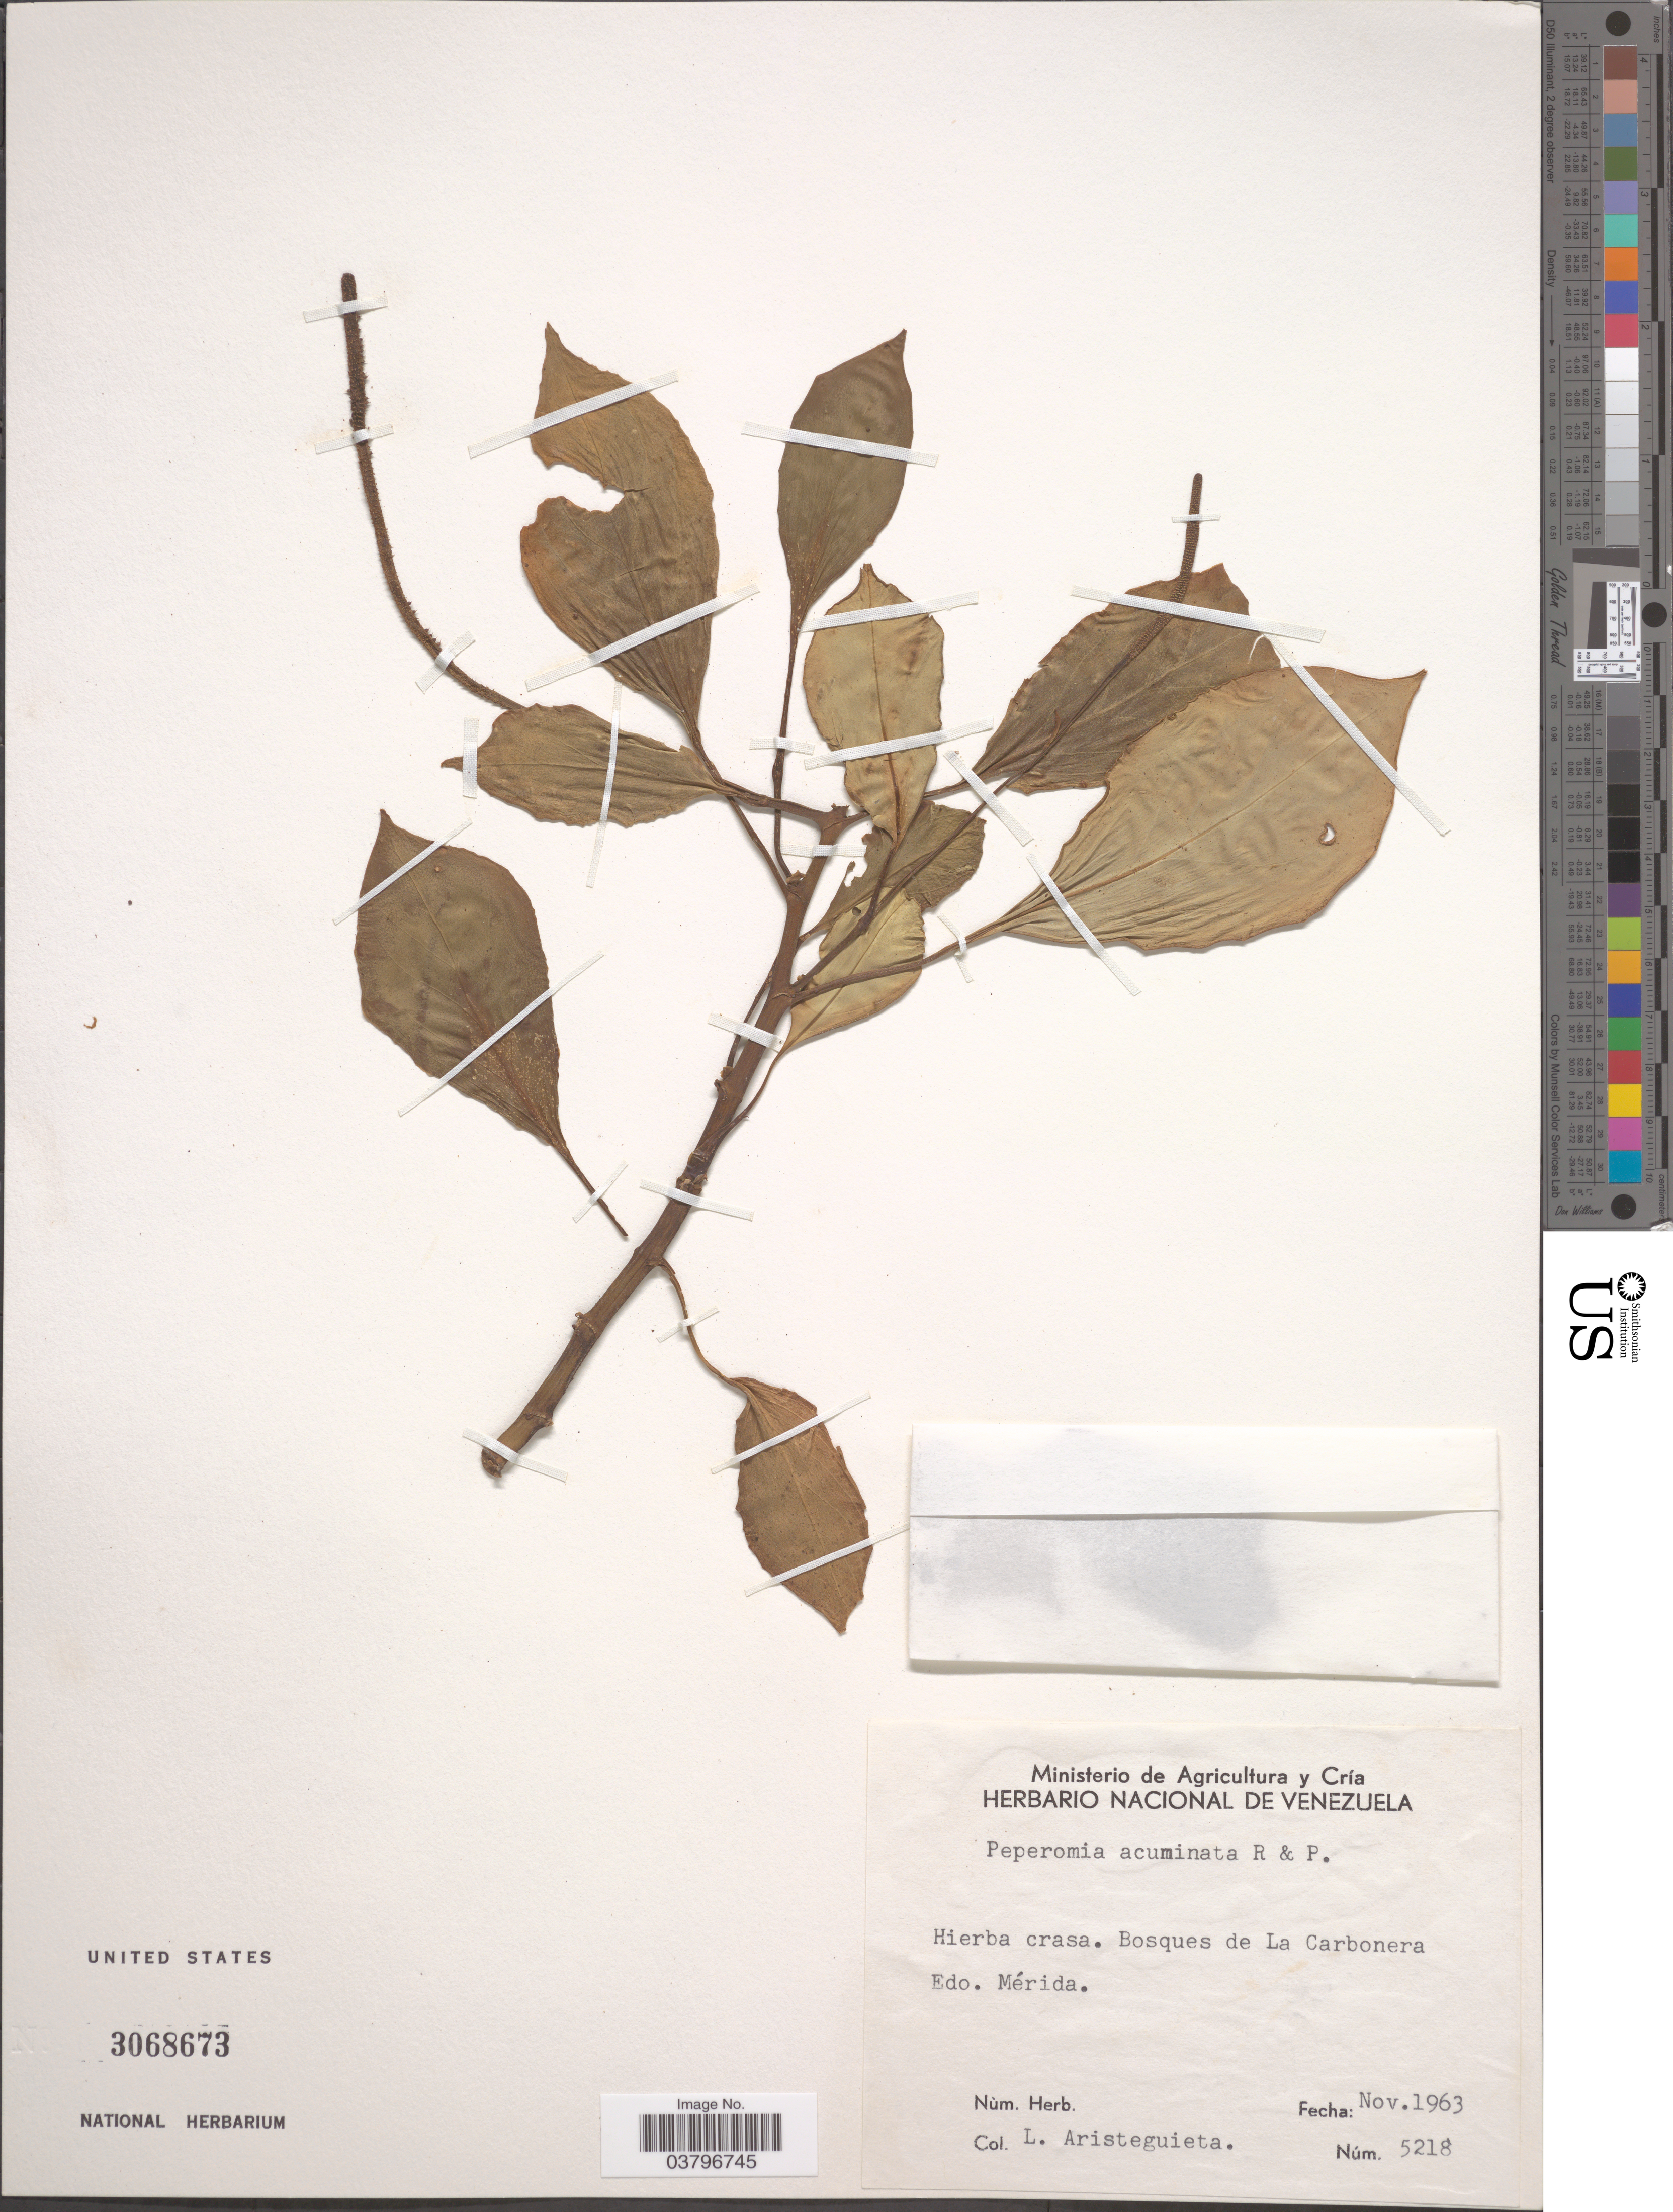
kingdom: Plantae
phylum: Tracheophyta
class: Magnoliopsida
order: Piperales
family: Piperaceae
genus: Peperomia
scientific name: Peperomia abrupte-acutata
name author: Trel. & Yunck.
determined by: Jiménez, José Estaban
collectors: L. Aristeguieta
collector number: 5218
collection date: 1963-11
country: Venezuela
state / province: Merida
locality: Bosques de La Carbonera.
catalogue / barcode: US 3068673